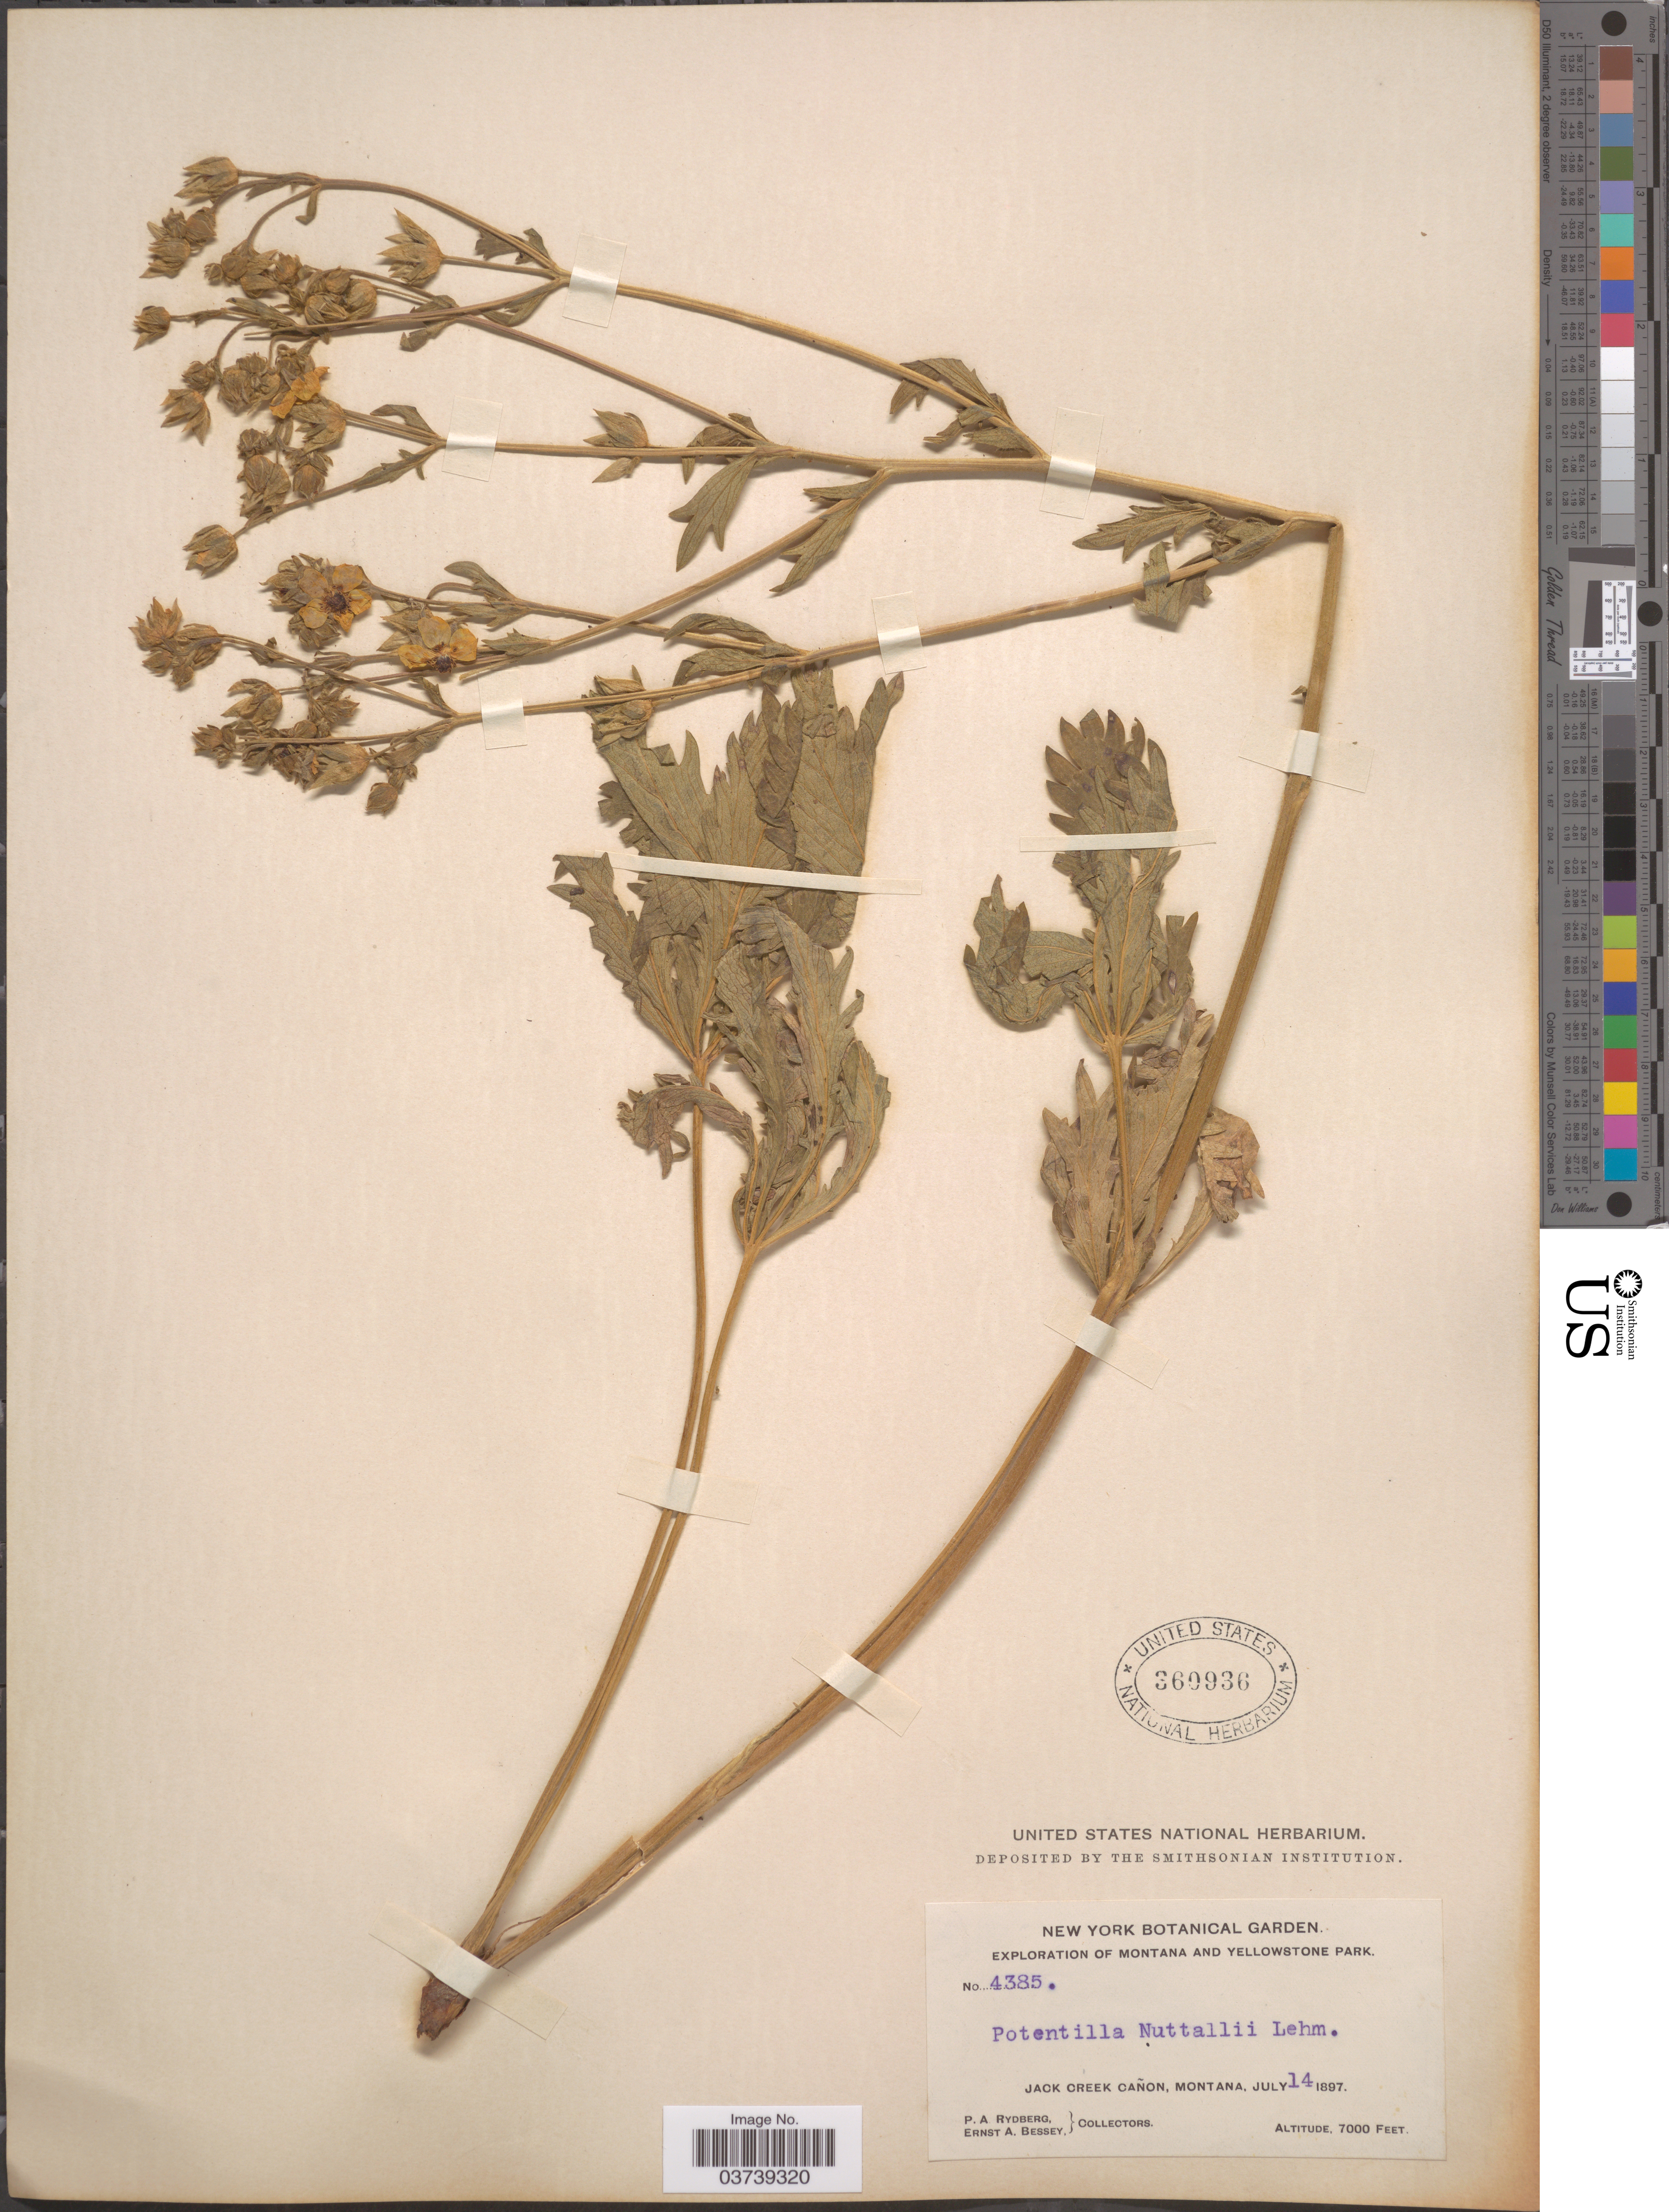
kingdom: Plantae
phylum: Tracheophyta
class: Magnoliopsida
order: Rosales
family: Rosaceae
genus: Potentilla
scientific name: Potentilla gracilis var. fastigiata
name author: (Nutt.) S. Watson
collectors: P. A. Rydberg & E. A. Bessey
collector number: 4385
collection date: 1897-07-14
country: United States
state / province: Montana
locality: Montana and Yellowstone Park. Jack Creek Cañon.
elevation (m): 2134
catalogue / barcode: US 360936